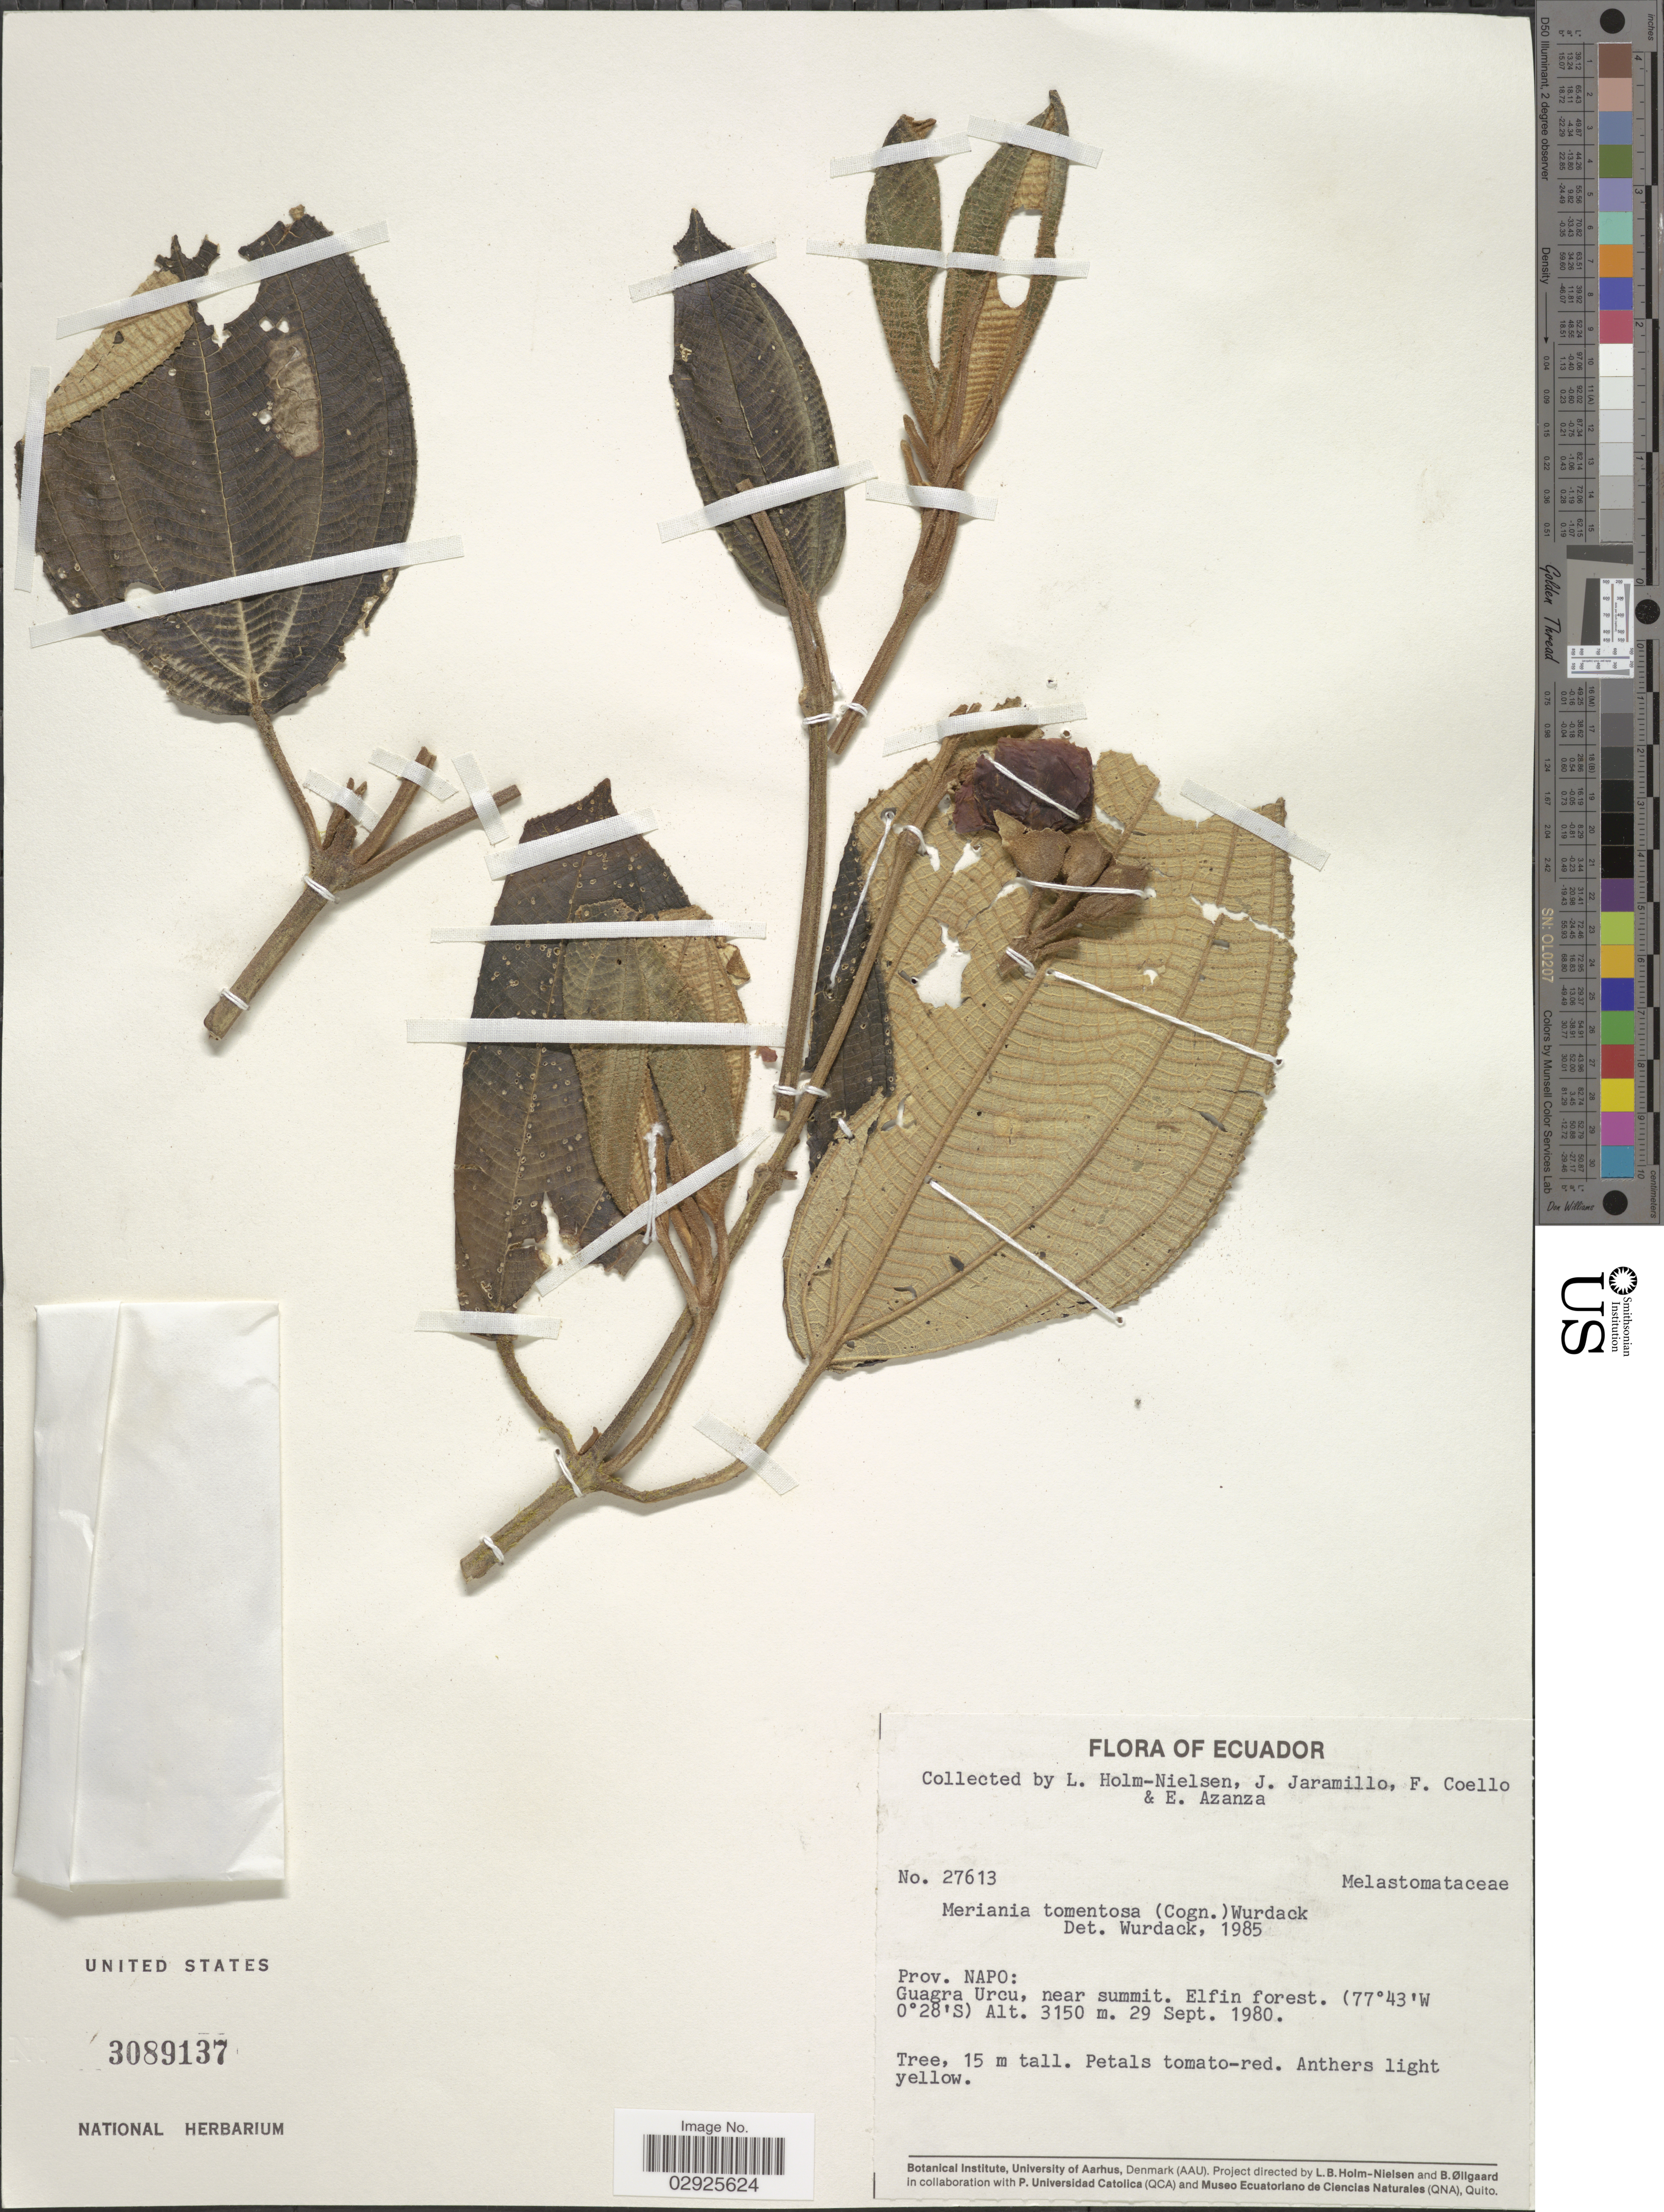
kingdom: Plantae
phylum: Tracheophyta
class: Magnoliopsida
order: Myrtales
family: Melastomataceae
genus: Meriania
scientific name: Meriania tomentosa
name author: (Cogn.) Wurdack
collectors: L. Holm-Nielsen, J. Jaramillo, F. Coello & E. Azanza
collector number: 27613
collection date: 1980-09-29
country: Ecuador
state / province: Napo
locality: Guagra Urcu, near summit, Elfin forest.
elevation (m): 3150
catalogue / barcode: US 3089137